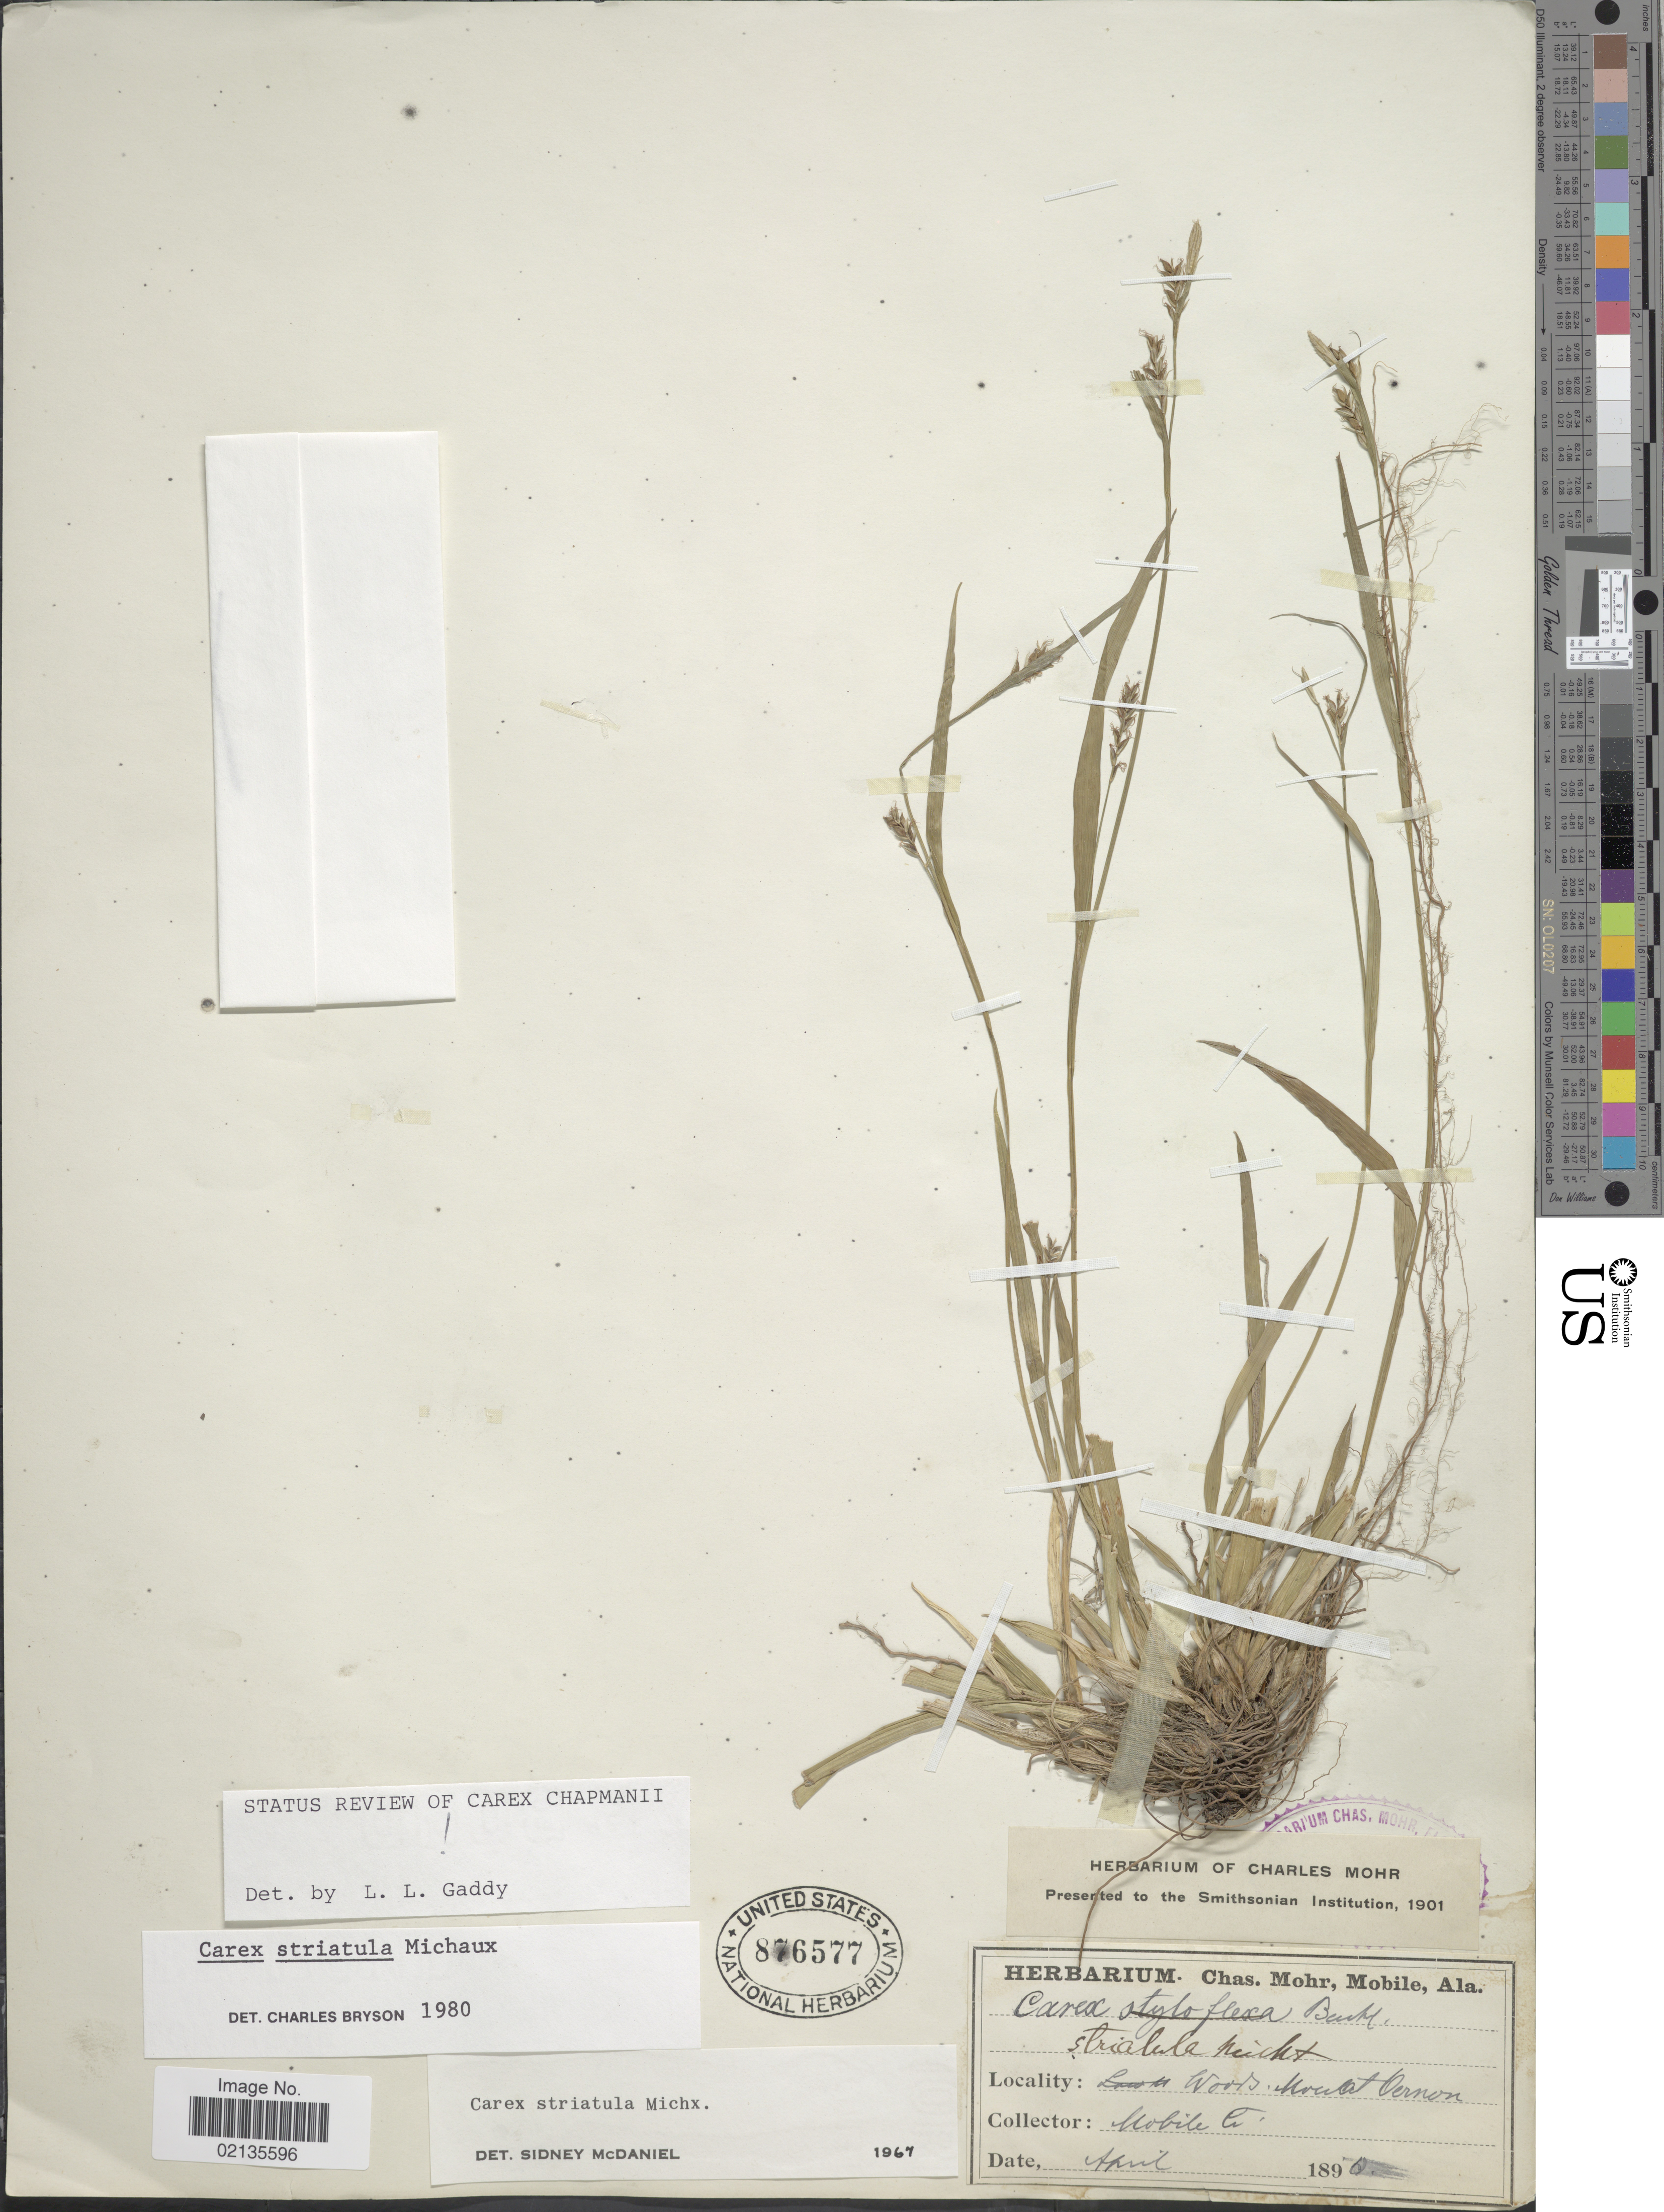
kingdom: Plantae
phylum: Tracheophyta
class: Liliopsida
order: Poales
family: Cyperaceae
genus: Carex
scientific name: Carex striatula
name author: Michx.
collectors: ex herb. Charles Mohr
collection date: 1890-04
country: United States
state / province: Alabama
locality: Woods, Mount. Vernon, Mobile Co.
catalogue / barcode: US 876577